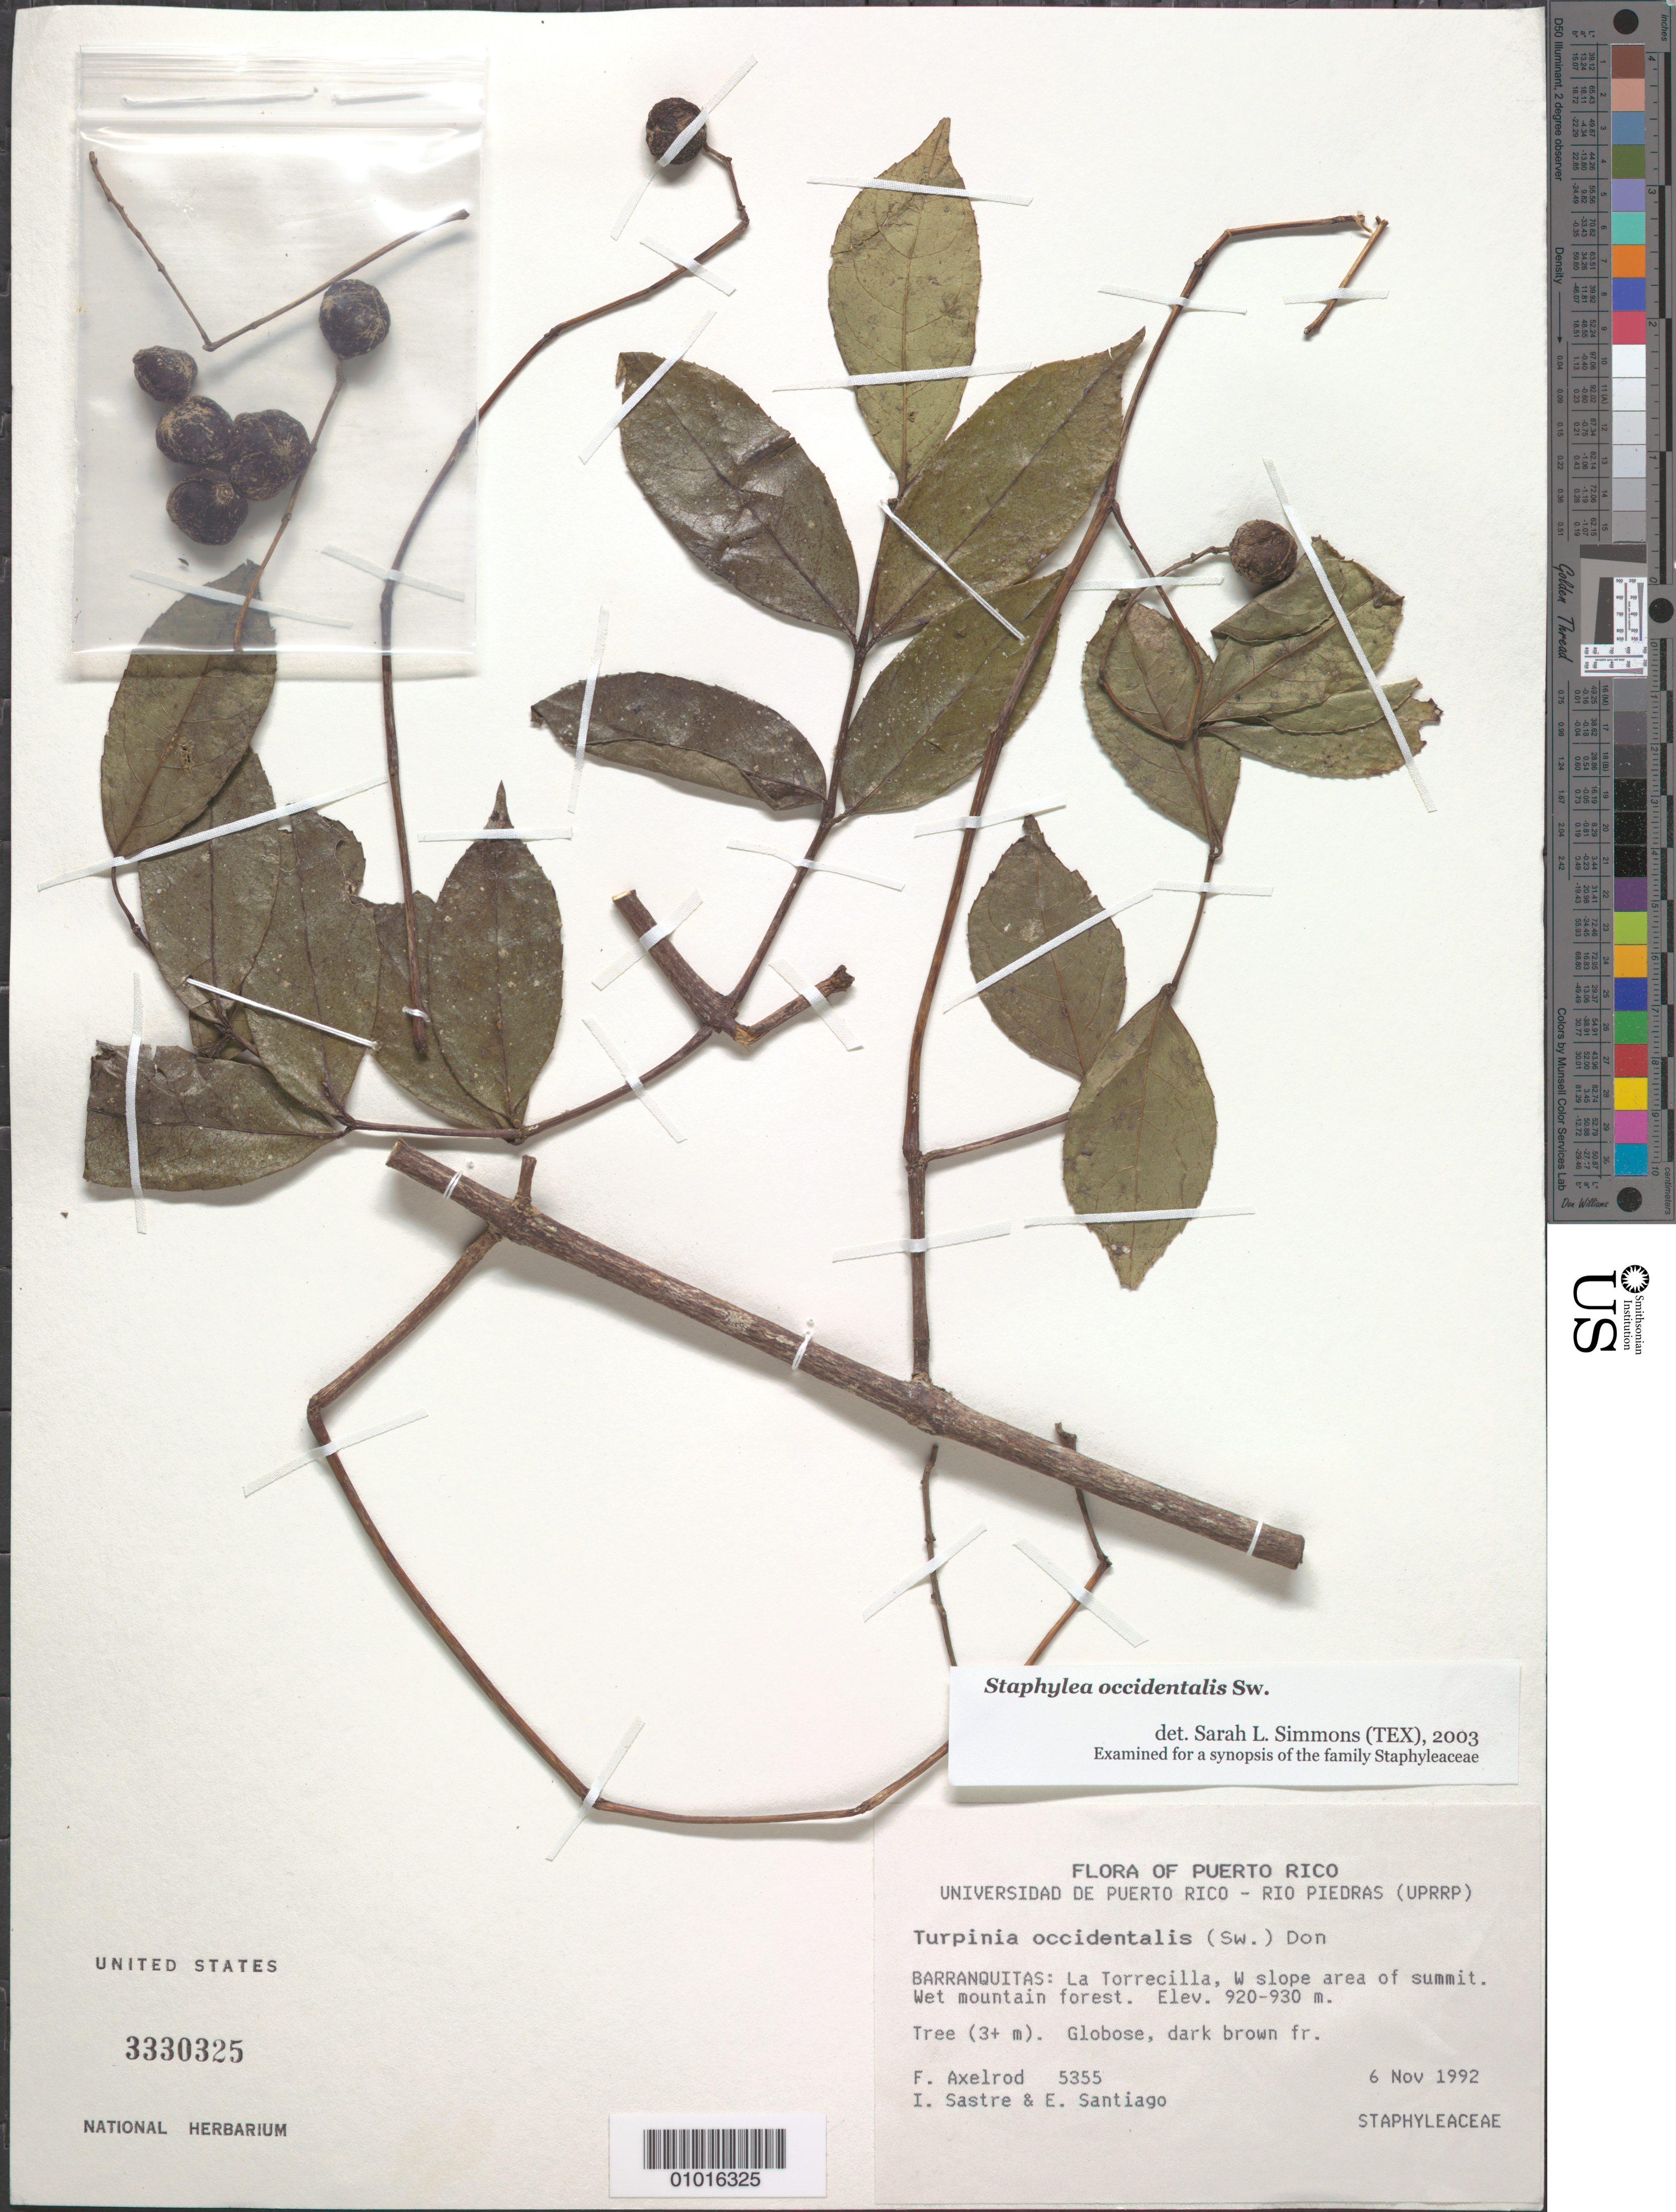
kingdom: Plantae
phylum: Tracheophyta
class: Magnoliopsida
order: Crossosomatales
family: Staphyleaceae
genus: Staphylea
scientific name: Staphylea occidentalis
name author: Sw.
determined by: Simmons, S. L.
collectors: F. S. Axelrod, I. Sastre-de Jesús & E. Santiago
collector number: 5355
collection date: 1992-11-06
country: Puerto Rico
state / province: Barranquitas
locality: La Torrecilla, W slope area of summit.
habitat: Wet mountain forest.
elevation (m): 920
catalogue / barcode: US 3330325